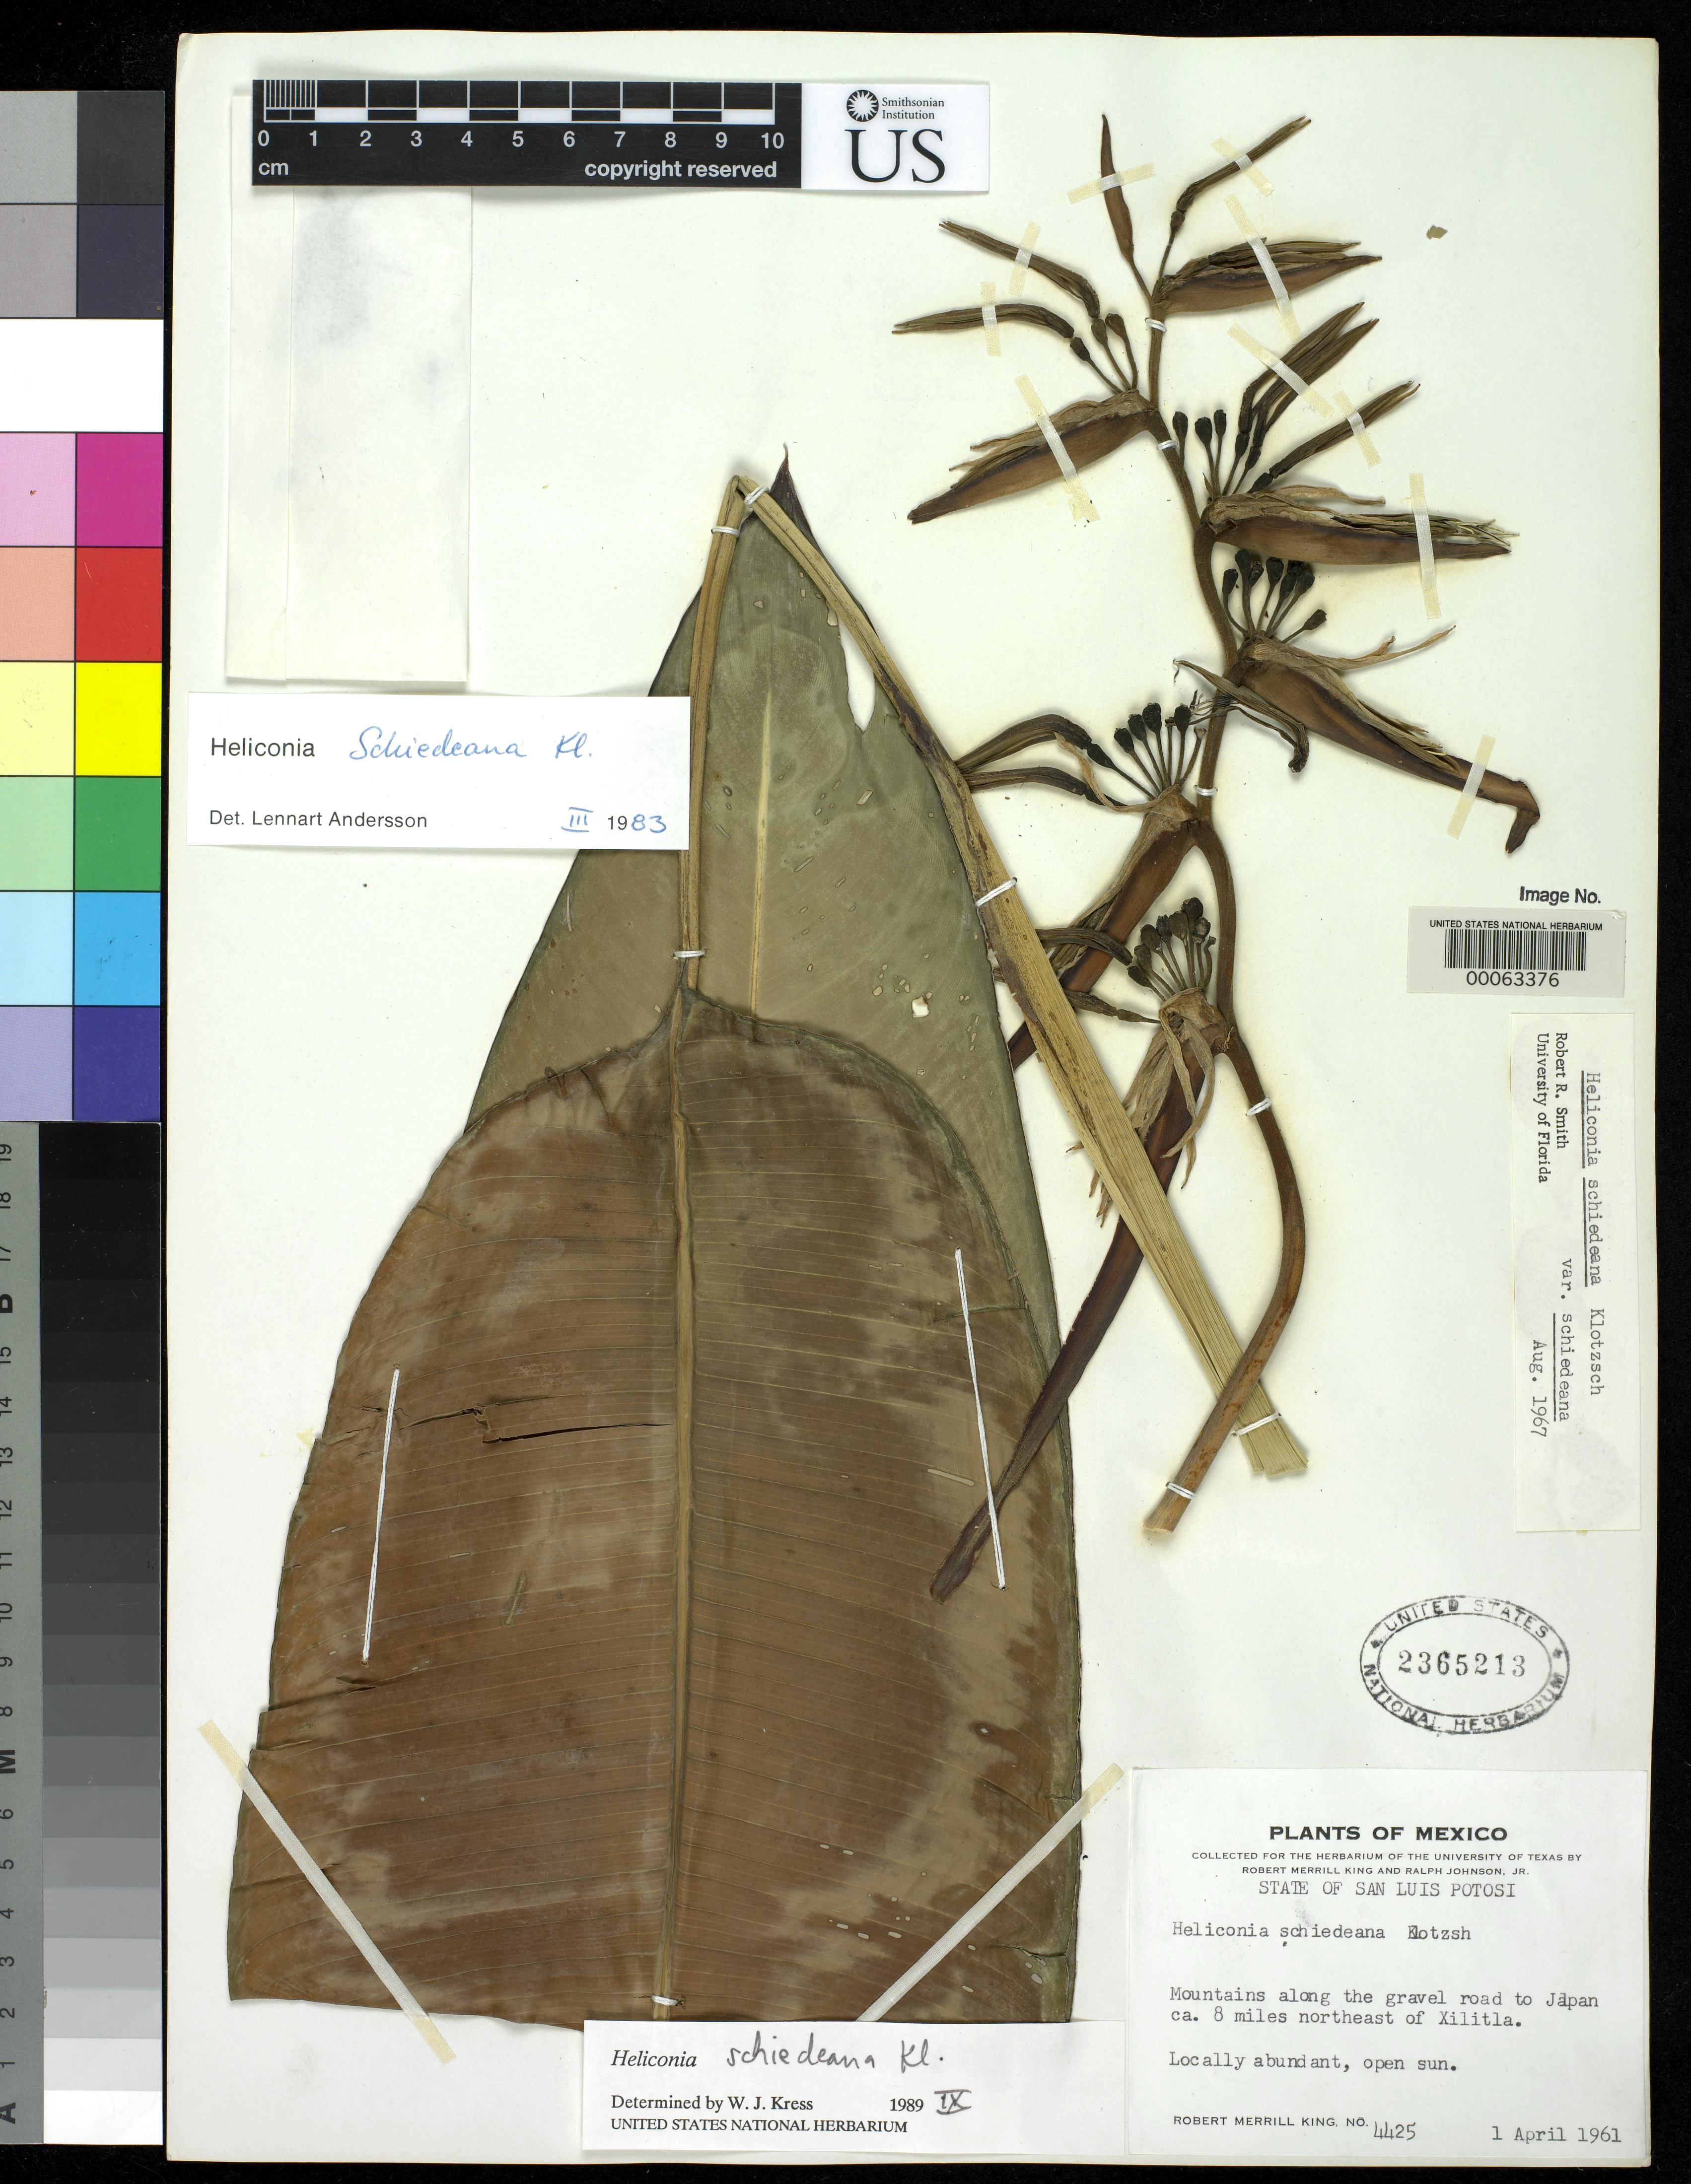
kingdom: Plantae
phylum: Tracheophyta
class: Liliopsida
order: Zingiberales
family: Heliconiaceae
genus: Heliconia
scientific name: Heliconia schiedeana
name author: Klotzsch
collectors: R. M. King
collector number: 4425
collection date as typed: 01 Apr 1961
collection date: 1961-04-01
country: Mexico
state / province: San Luis Potosí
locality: Mountains along gravel road to jalpan ca 8 mi NE of xilitla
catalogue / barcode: US 2365213